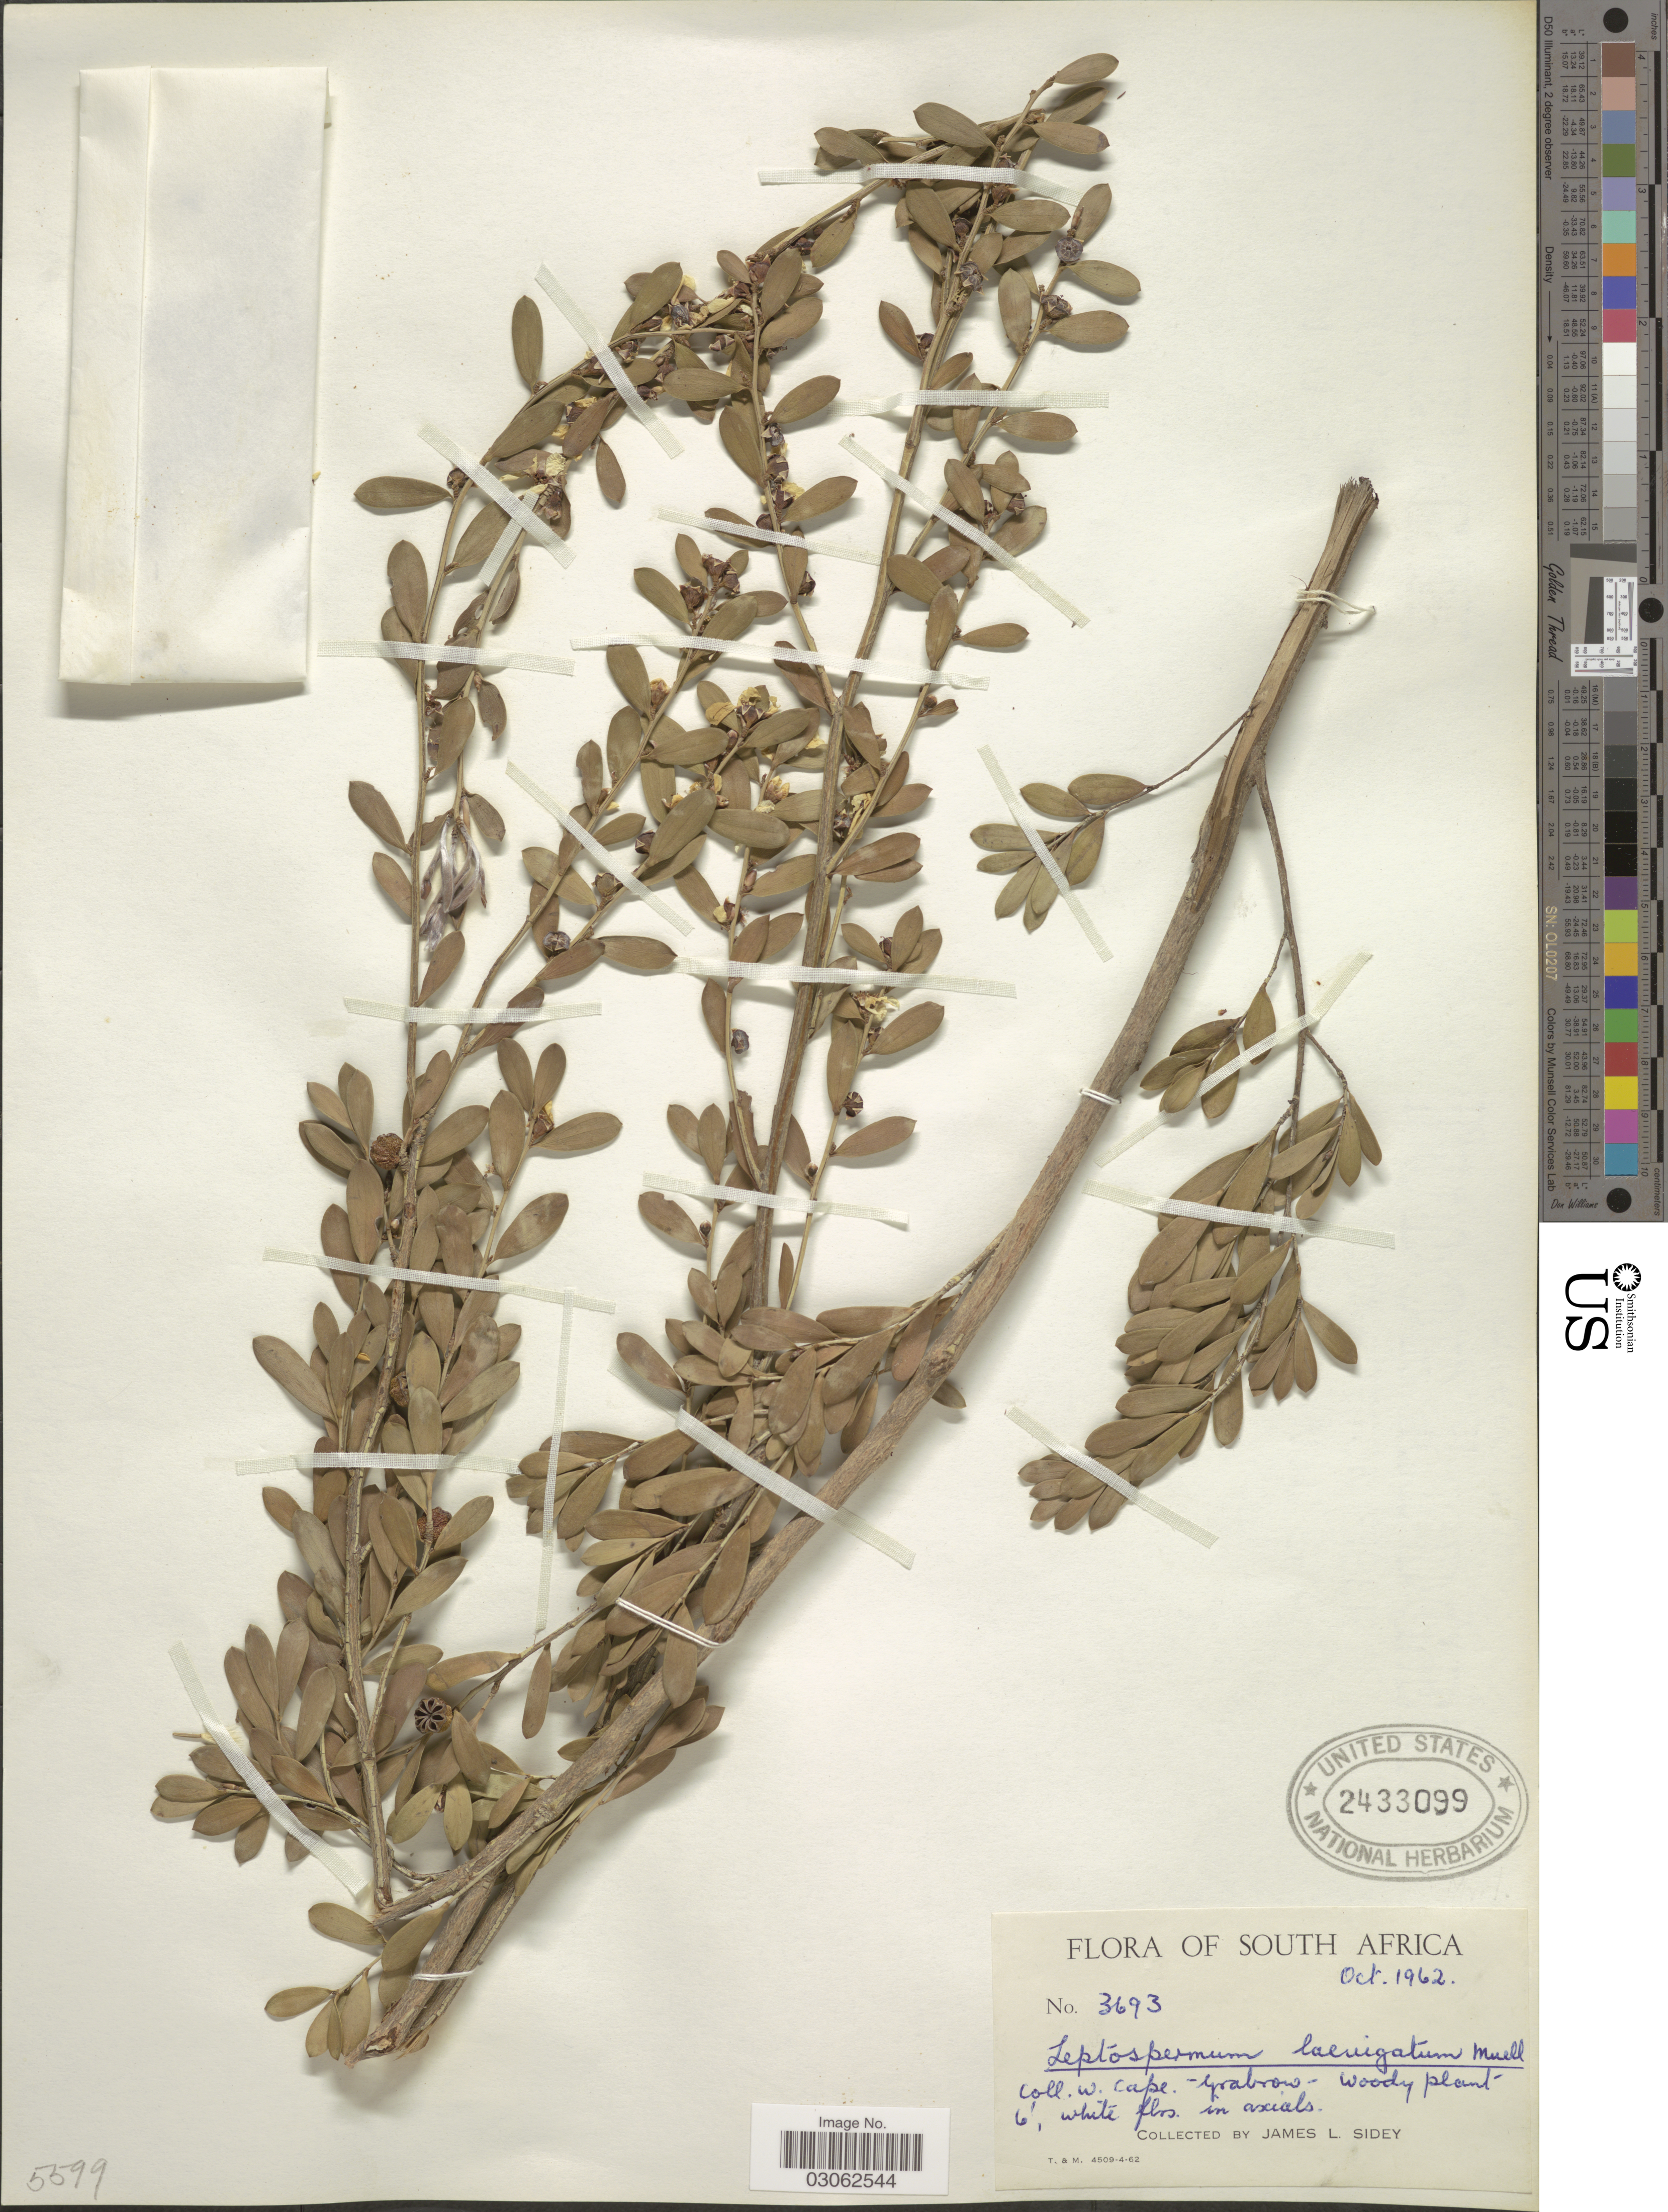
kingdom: Plantae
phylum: Tracheophyta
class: Magnoliopsida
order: Myrtales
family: Myrtaceae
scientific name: Gaudium laevigatum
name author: (Gaertn.) P.G. Wilson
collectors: J. L. Sidey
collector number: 3693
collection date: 1962-10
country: South Africa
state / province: Western Cape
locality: W. Cape. -Grabrow-.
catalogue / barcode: US 2433099